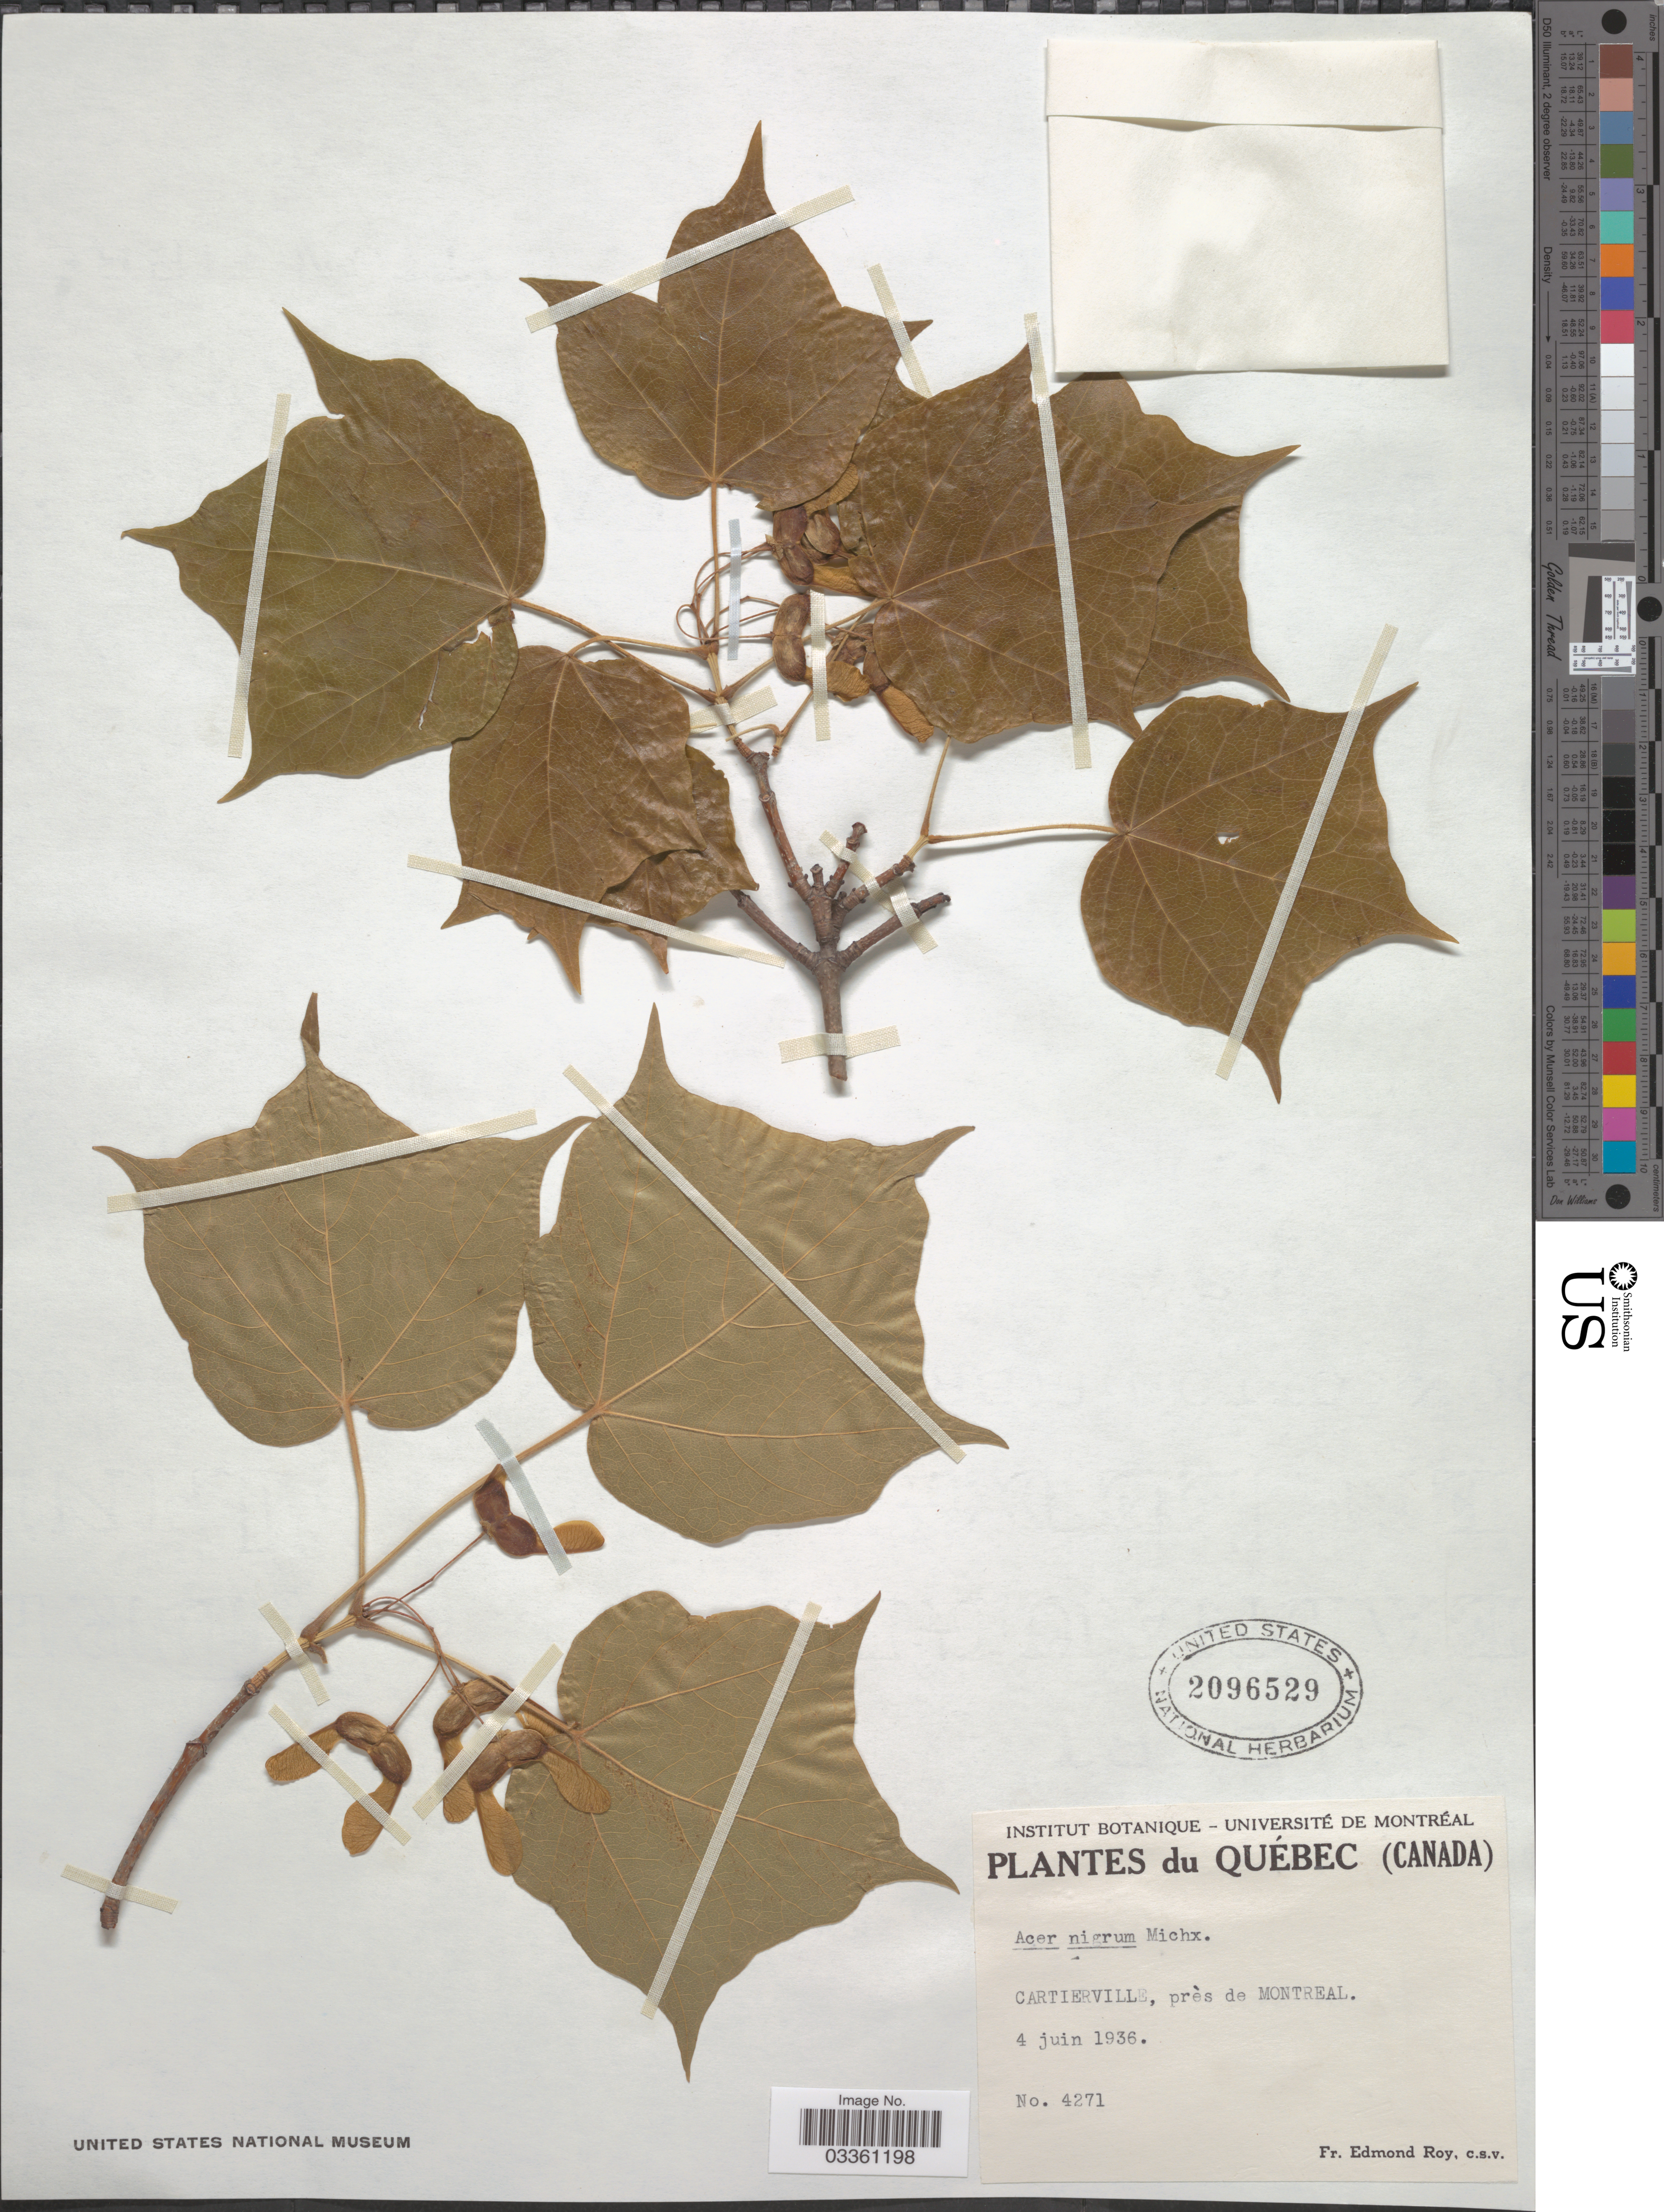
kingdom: Plantae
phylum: Tracheophyta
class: Magnoliopsida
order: Sapindales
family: Sapindaceae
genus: Acer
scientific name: Acer saccharum subsp. nigrum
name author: (F. Michx.) Desmarais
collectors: E. Roy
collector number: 4271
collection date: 1936-06-04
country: Canada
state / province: Quebec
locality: Cartierville, près de Montreal.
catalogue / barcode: US 2096529